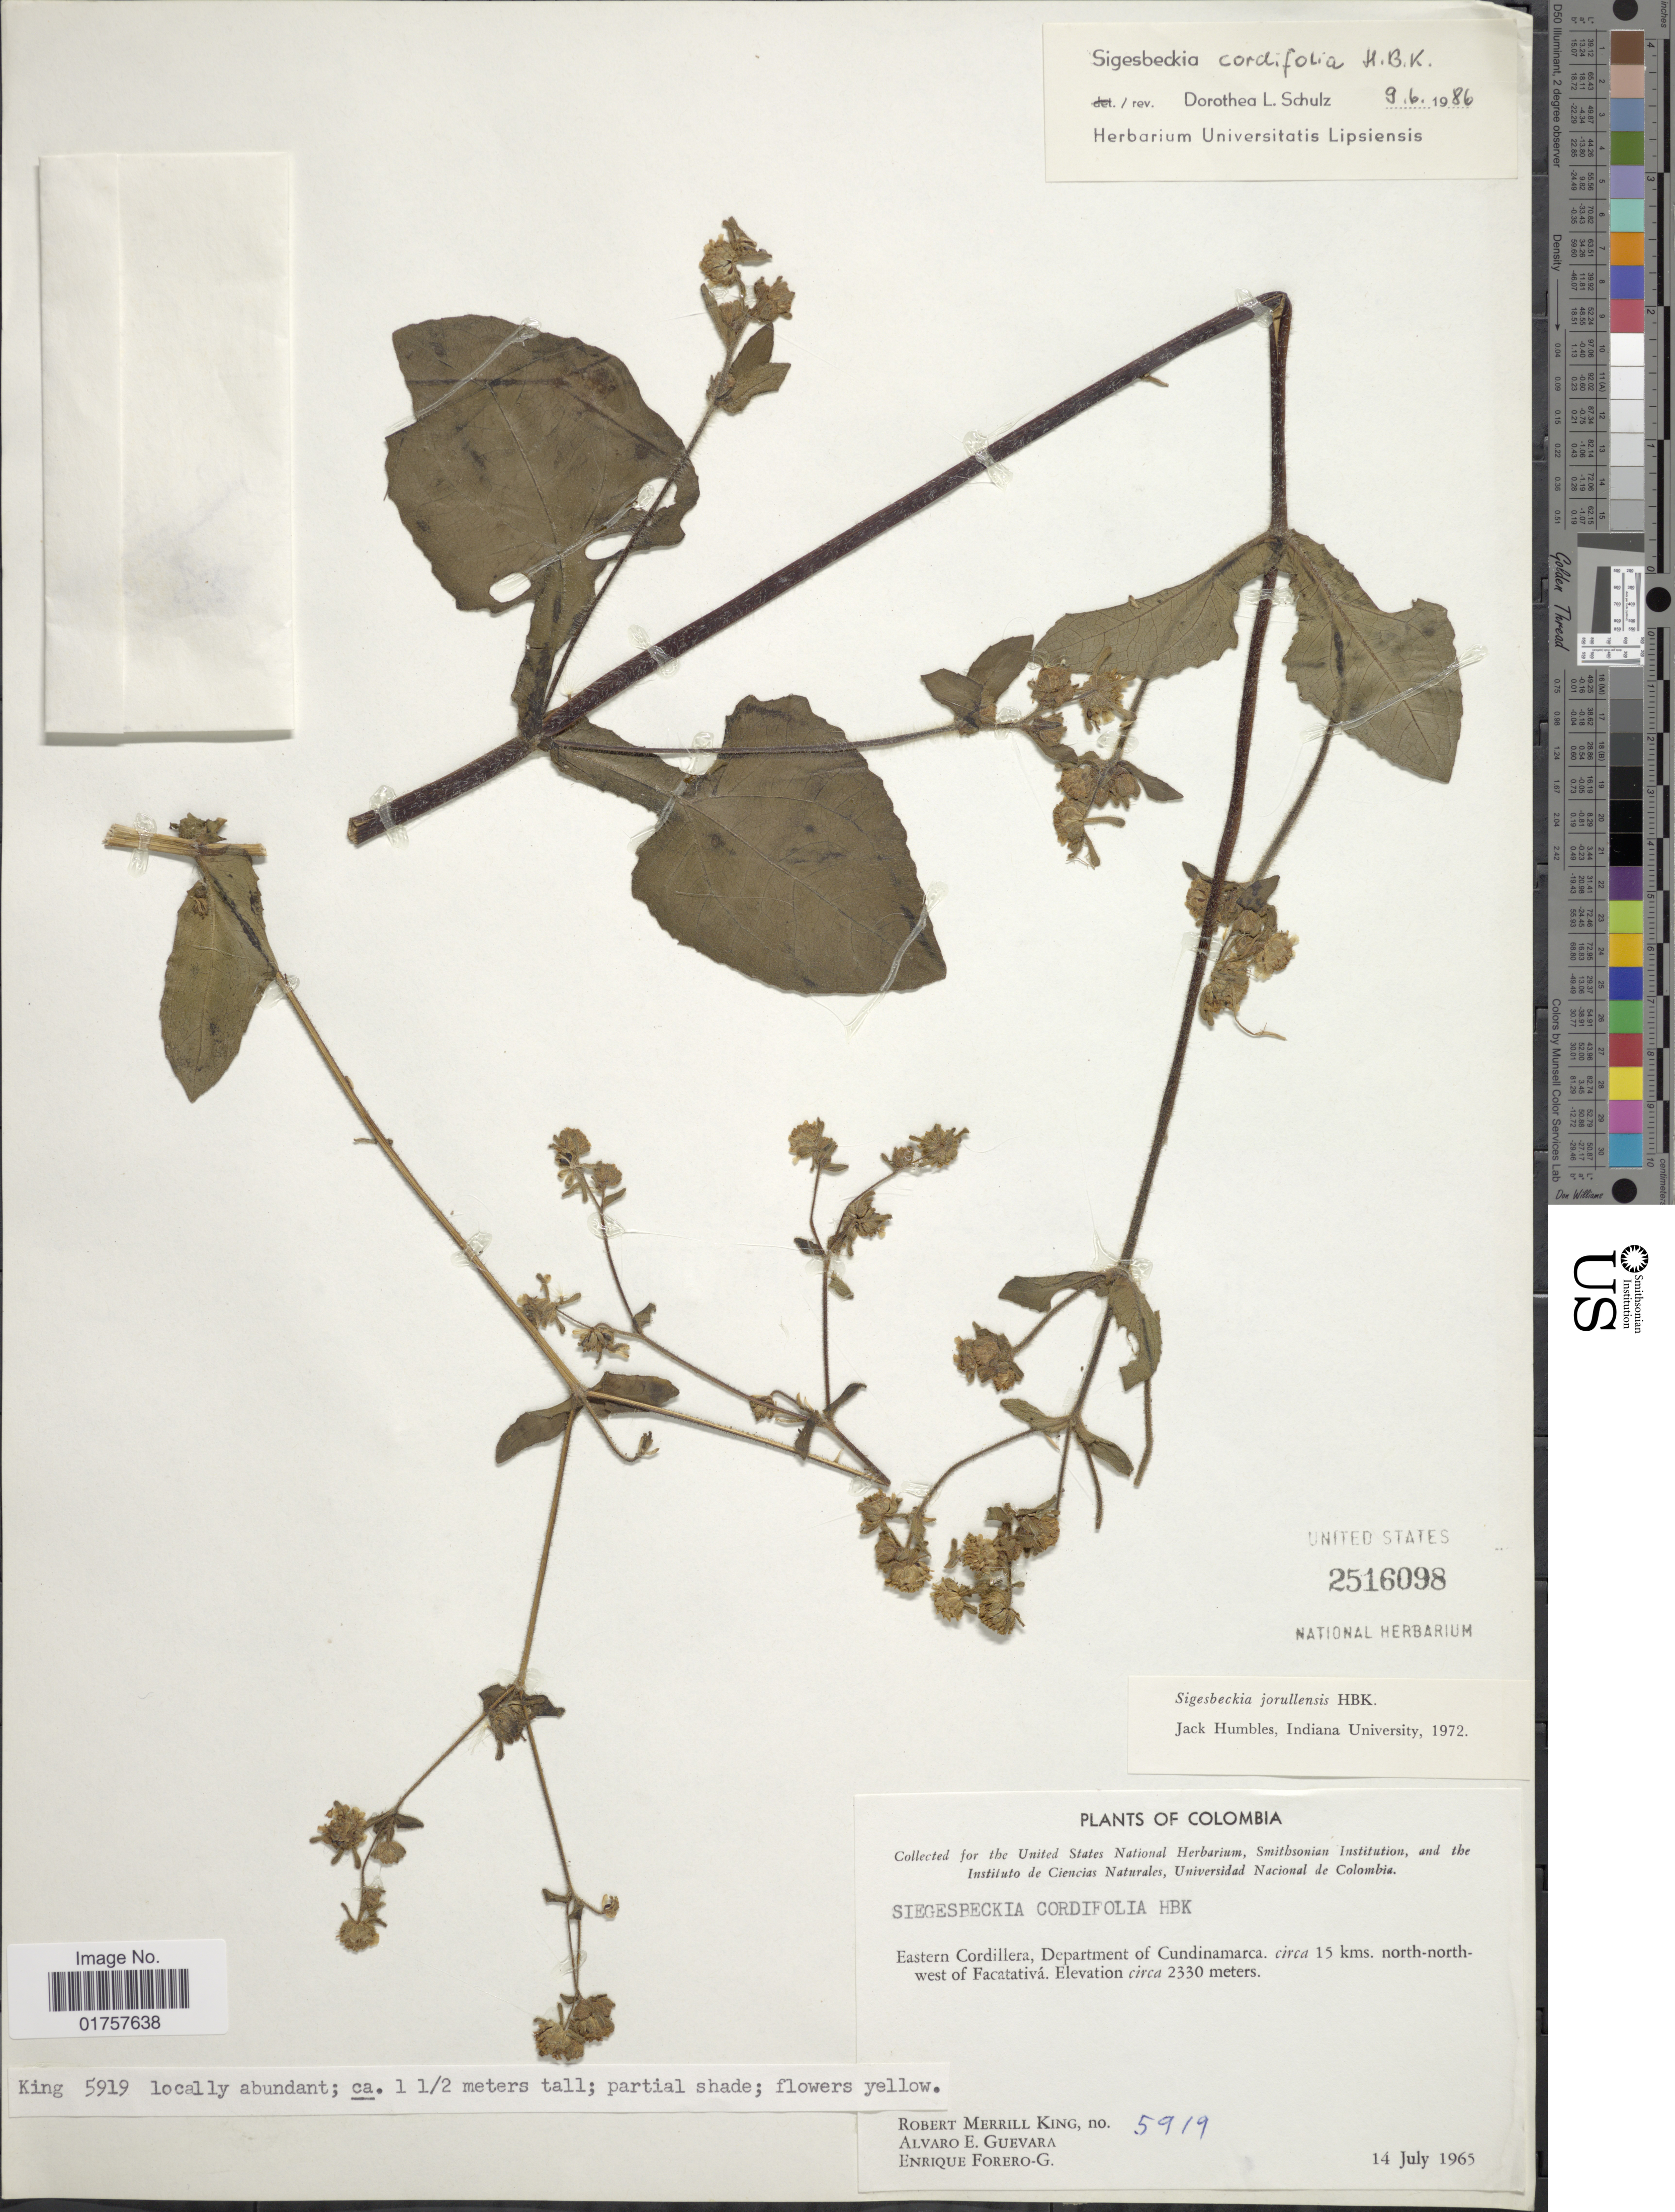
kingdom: Plantae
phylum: Tracheophyta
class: Magnoliopsida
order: Asterales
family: Asteraceae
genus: Sigesbeckia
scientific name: Sigesbeckia cordifolia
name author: Kunth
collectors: R. M. King, A. E. Guevara & E. Forero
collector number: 5919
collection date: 1965-07-14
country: Colombia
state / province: Cundinamarca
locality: Eastern Cordillera. circa 15 kms. north-north-west of Facatativá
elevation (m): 2330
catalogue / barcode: US 2516098